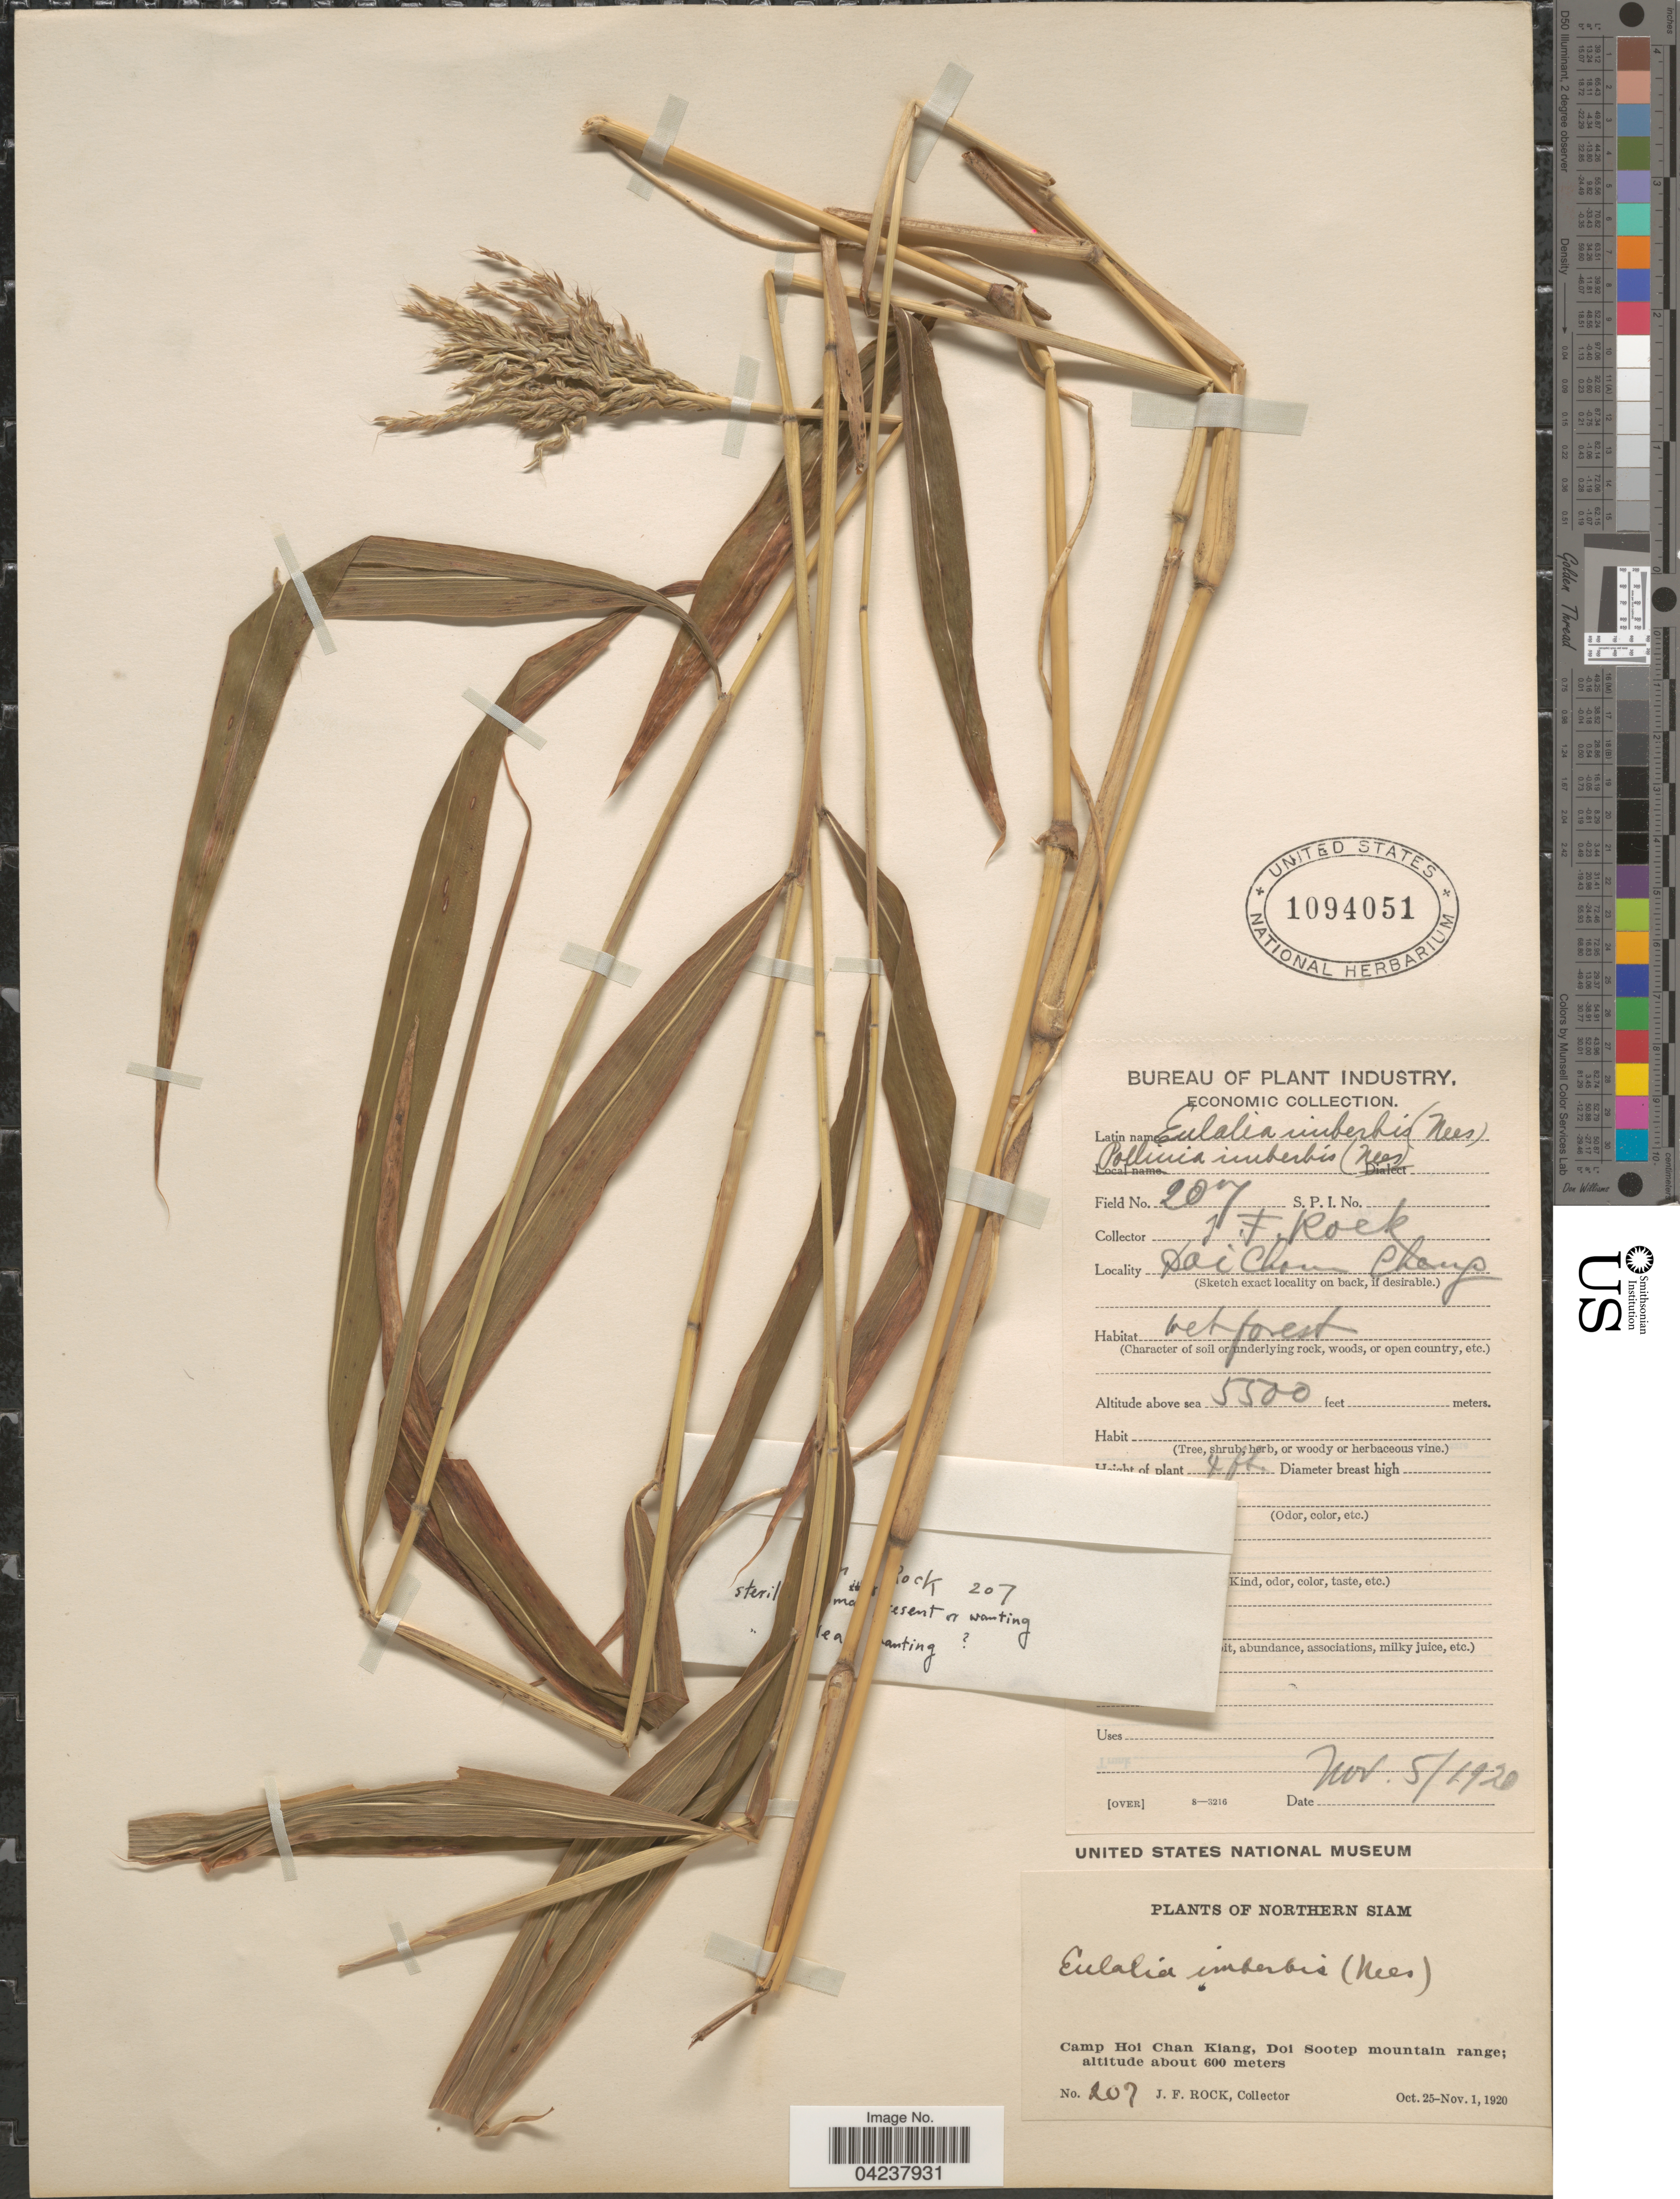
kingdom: Plantae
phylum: Tracheophyta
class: Liliopsida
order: Poales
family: Poaceae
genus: Microstegium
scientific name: Microstegium petiolare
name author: (Trin.) Bor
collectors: J. Rock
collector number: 207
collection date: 1920-11-05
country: Thailand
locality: Northern Siam. Camp Hoi Chan Kiang, Doi Sootep mountain range. Doi Chom Cheng.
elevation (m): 600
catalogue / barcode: US 1094051